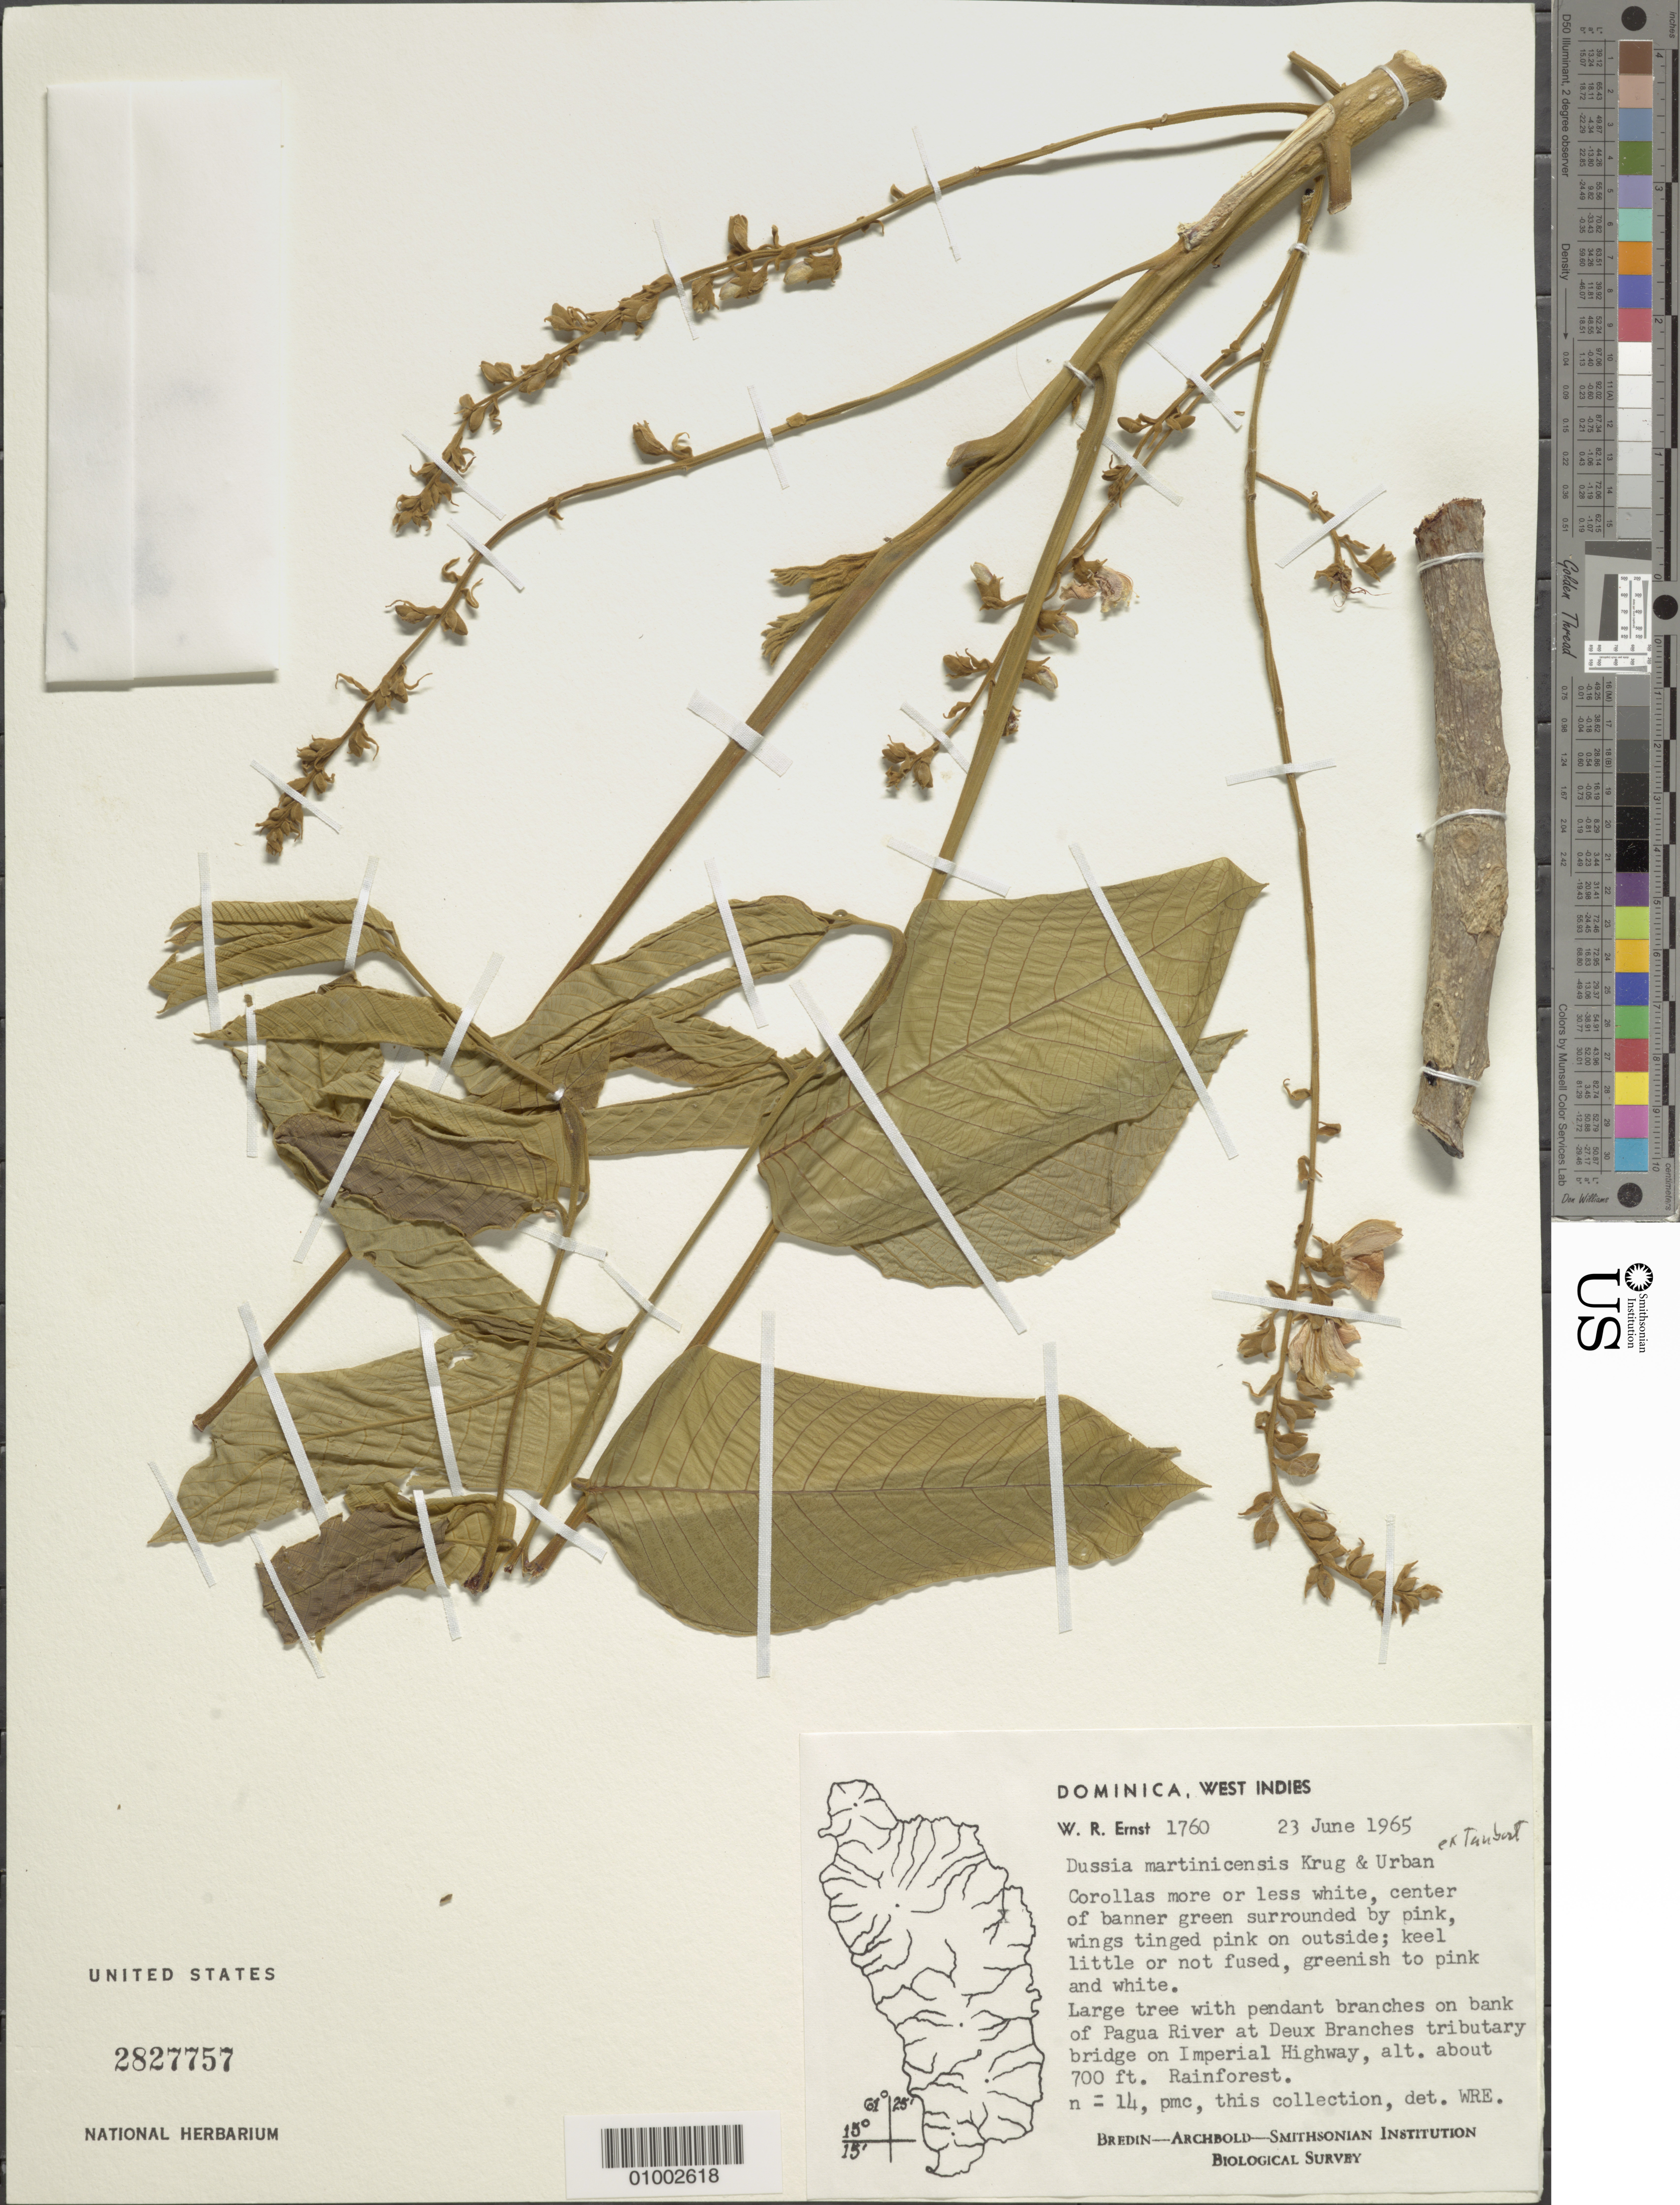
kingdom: Plantae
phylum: Tracheophyta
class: Magnoliopsida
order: Fabales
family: Fabaceae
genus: Dussia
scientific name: Dussia martinicensis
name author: Krug & Urb. ex Taub.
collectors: W. R. Ernst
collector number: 1760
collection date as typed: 23 Jun 1965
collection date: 1965-06-23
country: Dominica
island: Dominica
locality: Large tree with pendant braches on bank of pagua River at Deux Branches tributary bridge on Imperial highway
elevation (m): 213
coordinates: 0 N, 0 E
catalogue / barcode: US 2827757